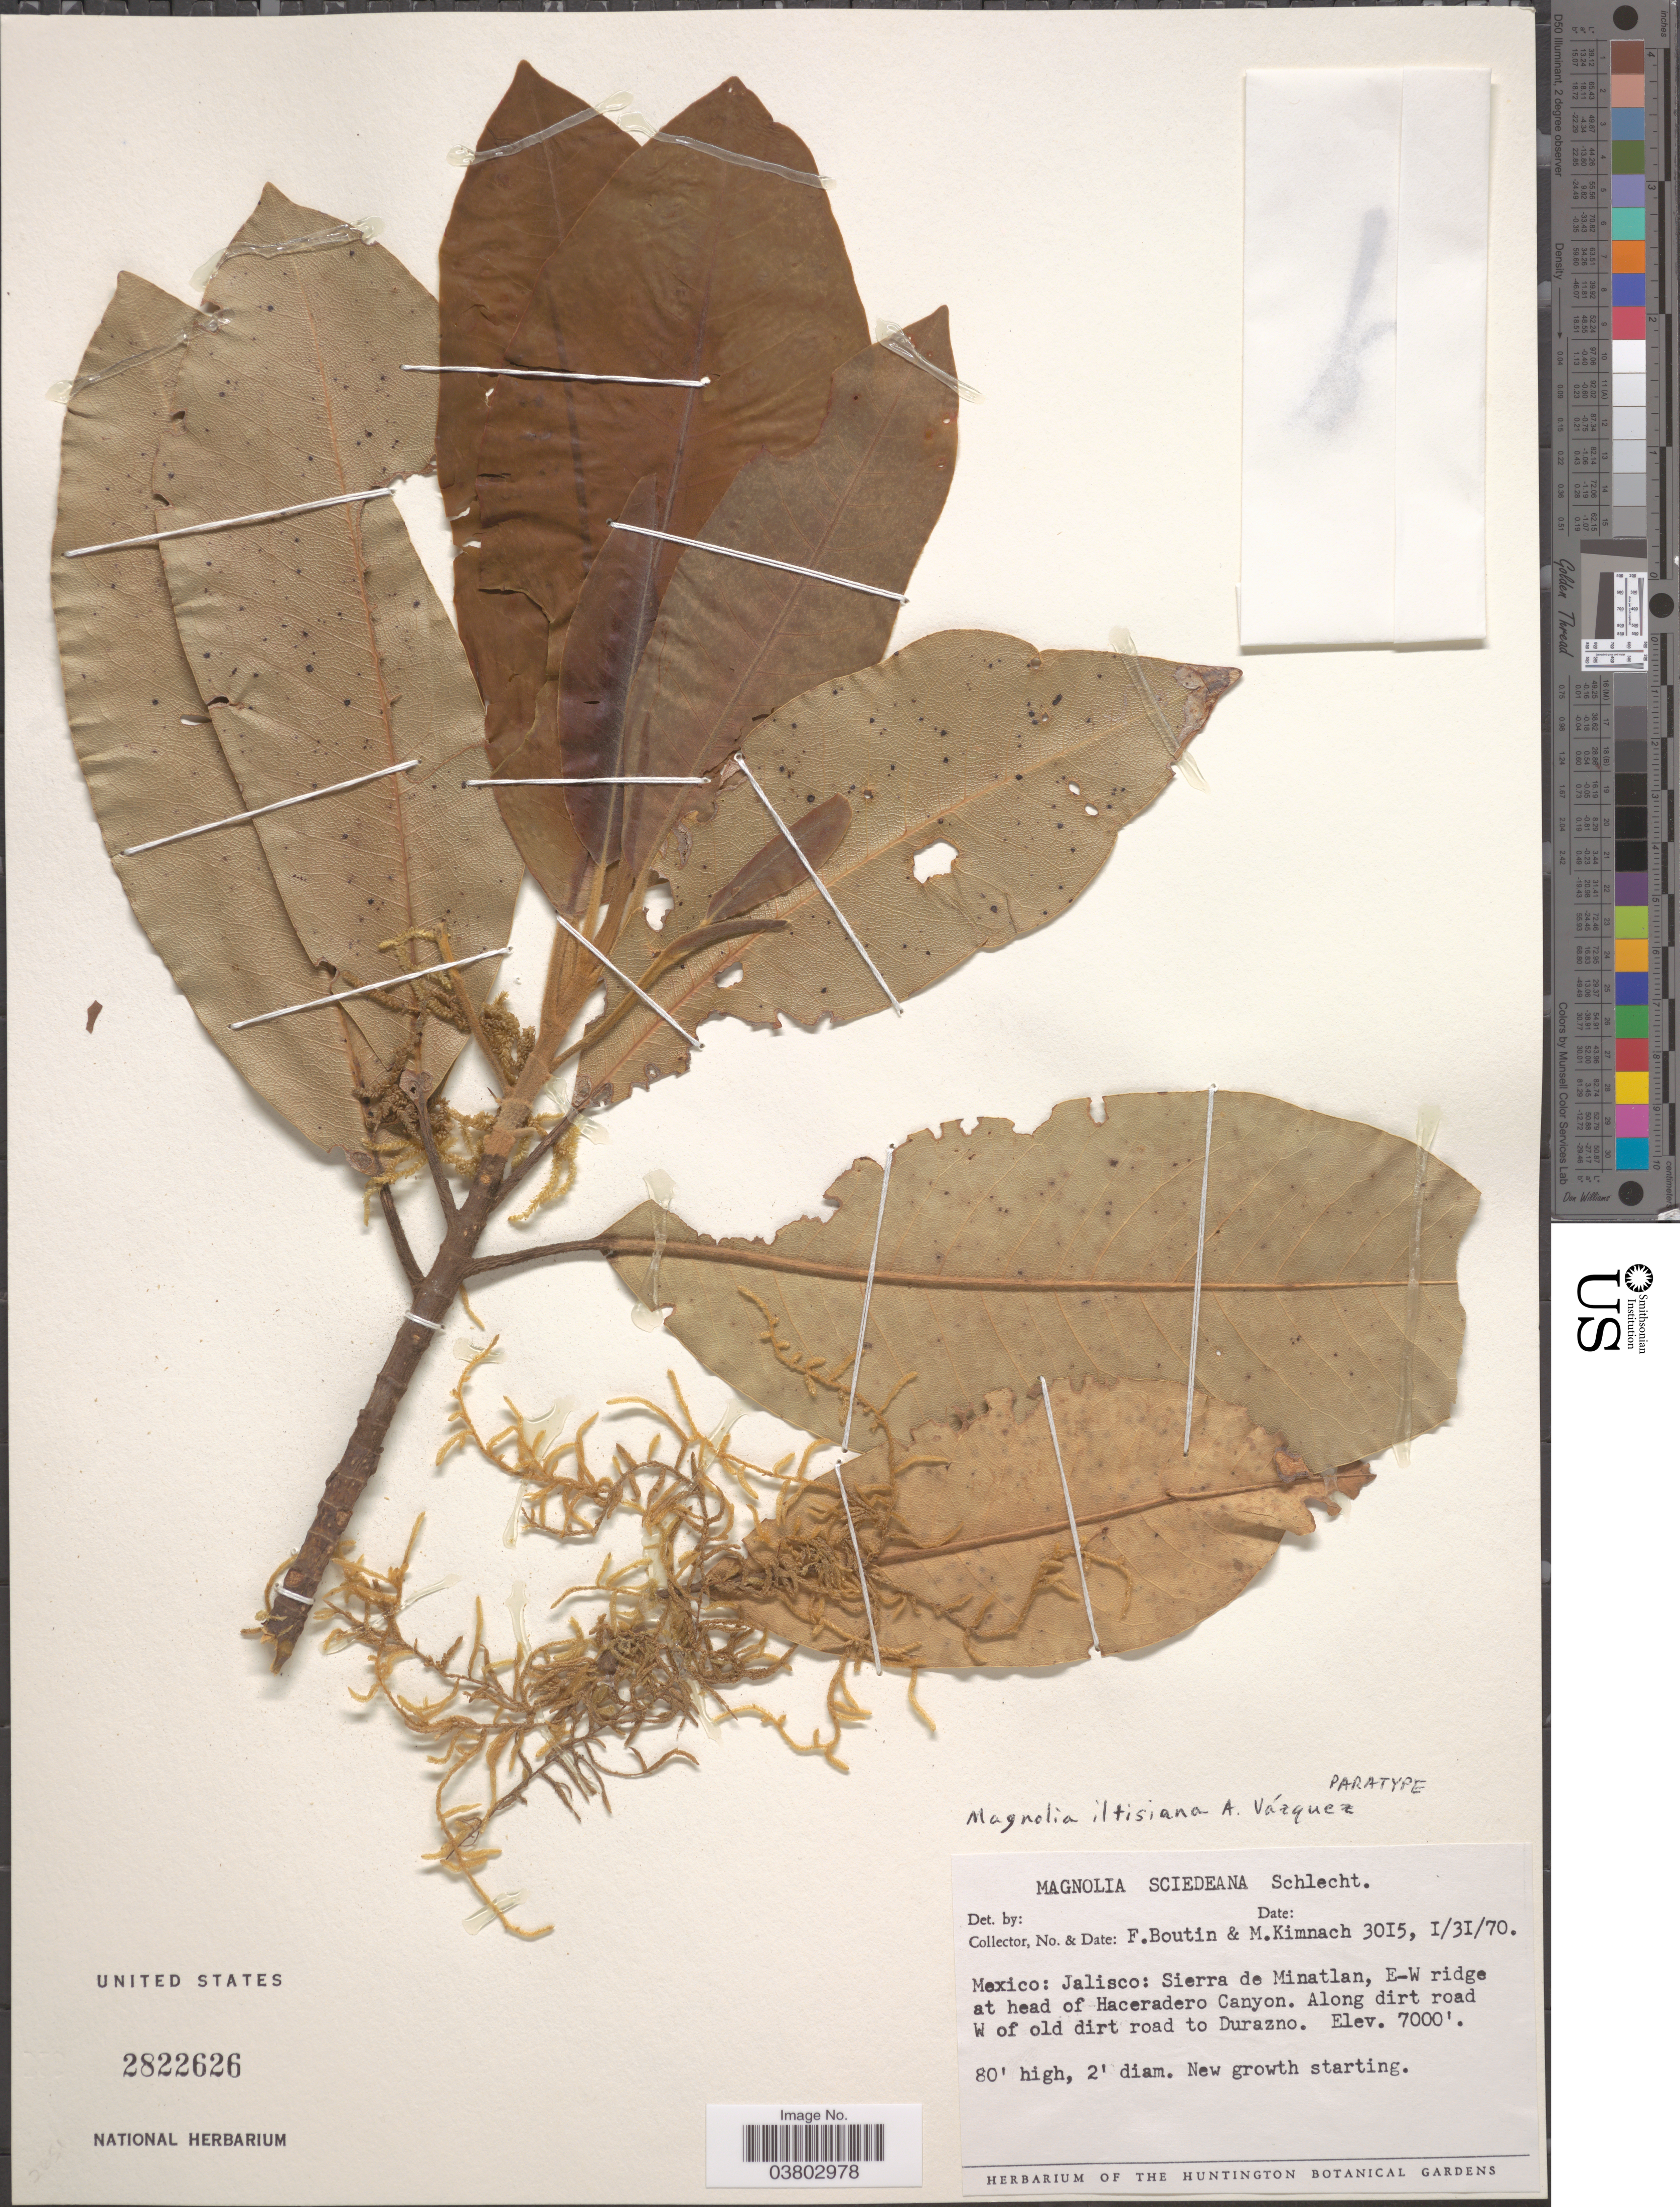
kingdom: Plantae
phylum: Tracheophyta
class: Magnoliopsida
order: Magnoliales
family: Magnoliaceae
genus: Magnolia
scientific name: Magnolia iltisiana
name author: A. Vázquez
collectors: F. Boutin & M. W. Kimnach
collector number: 3015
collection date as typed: Transcribed d/m/y: 31/1/70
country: Mexico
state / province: Jalisco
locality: Sierra de Minatlan, E-W ridge at head of Haceradero Canyon. Along dirt road W of old dirt road to Durazno.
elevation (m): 2134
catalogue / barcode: US 2822626